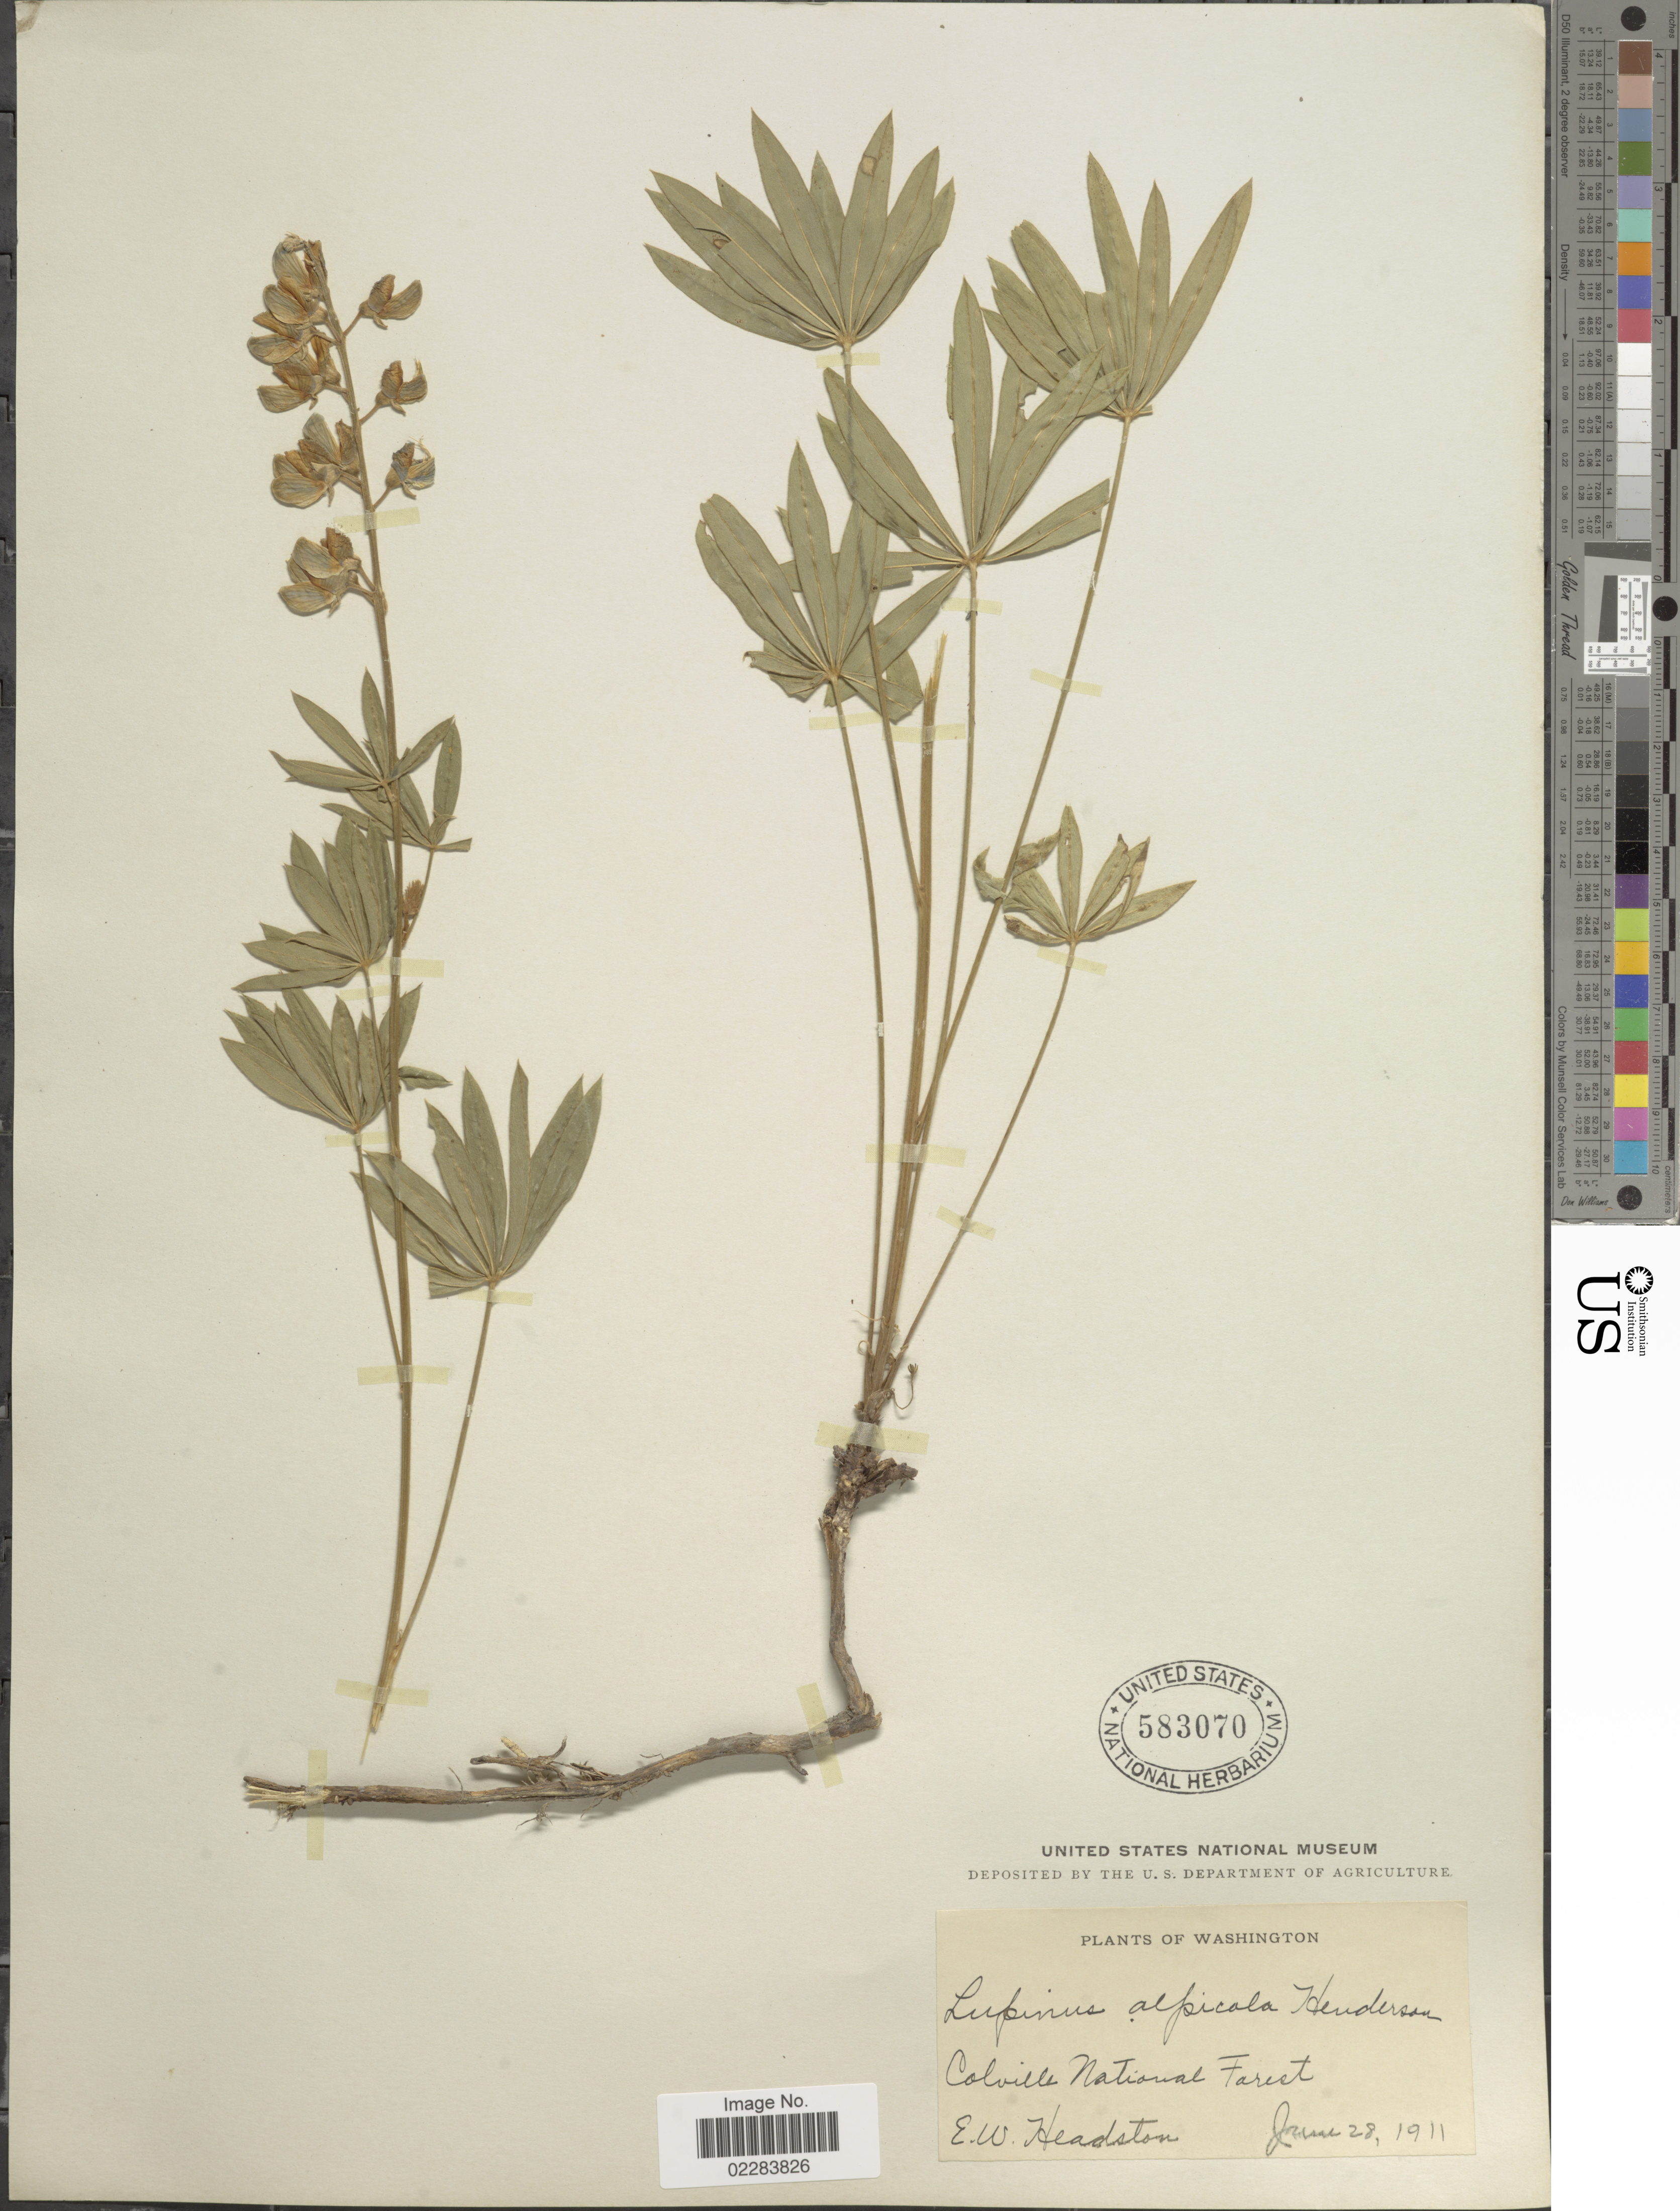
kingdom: Plantae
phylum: Tracheophyta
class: Magnoliopsida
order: Fabales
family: Fabaceae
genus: Lupinus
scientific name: Lupinus alpicola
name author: L.F. Hend. ex Piper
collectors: E. Headsten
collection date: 1911-06-28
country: United States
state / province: Washington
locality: Colville National Forest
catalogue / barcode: US 583070